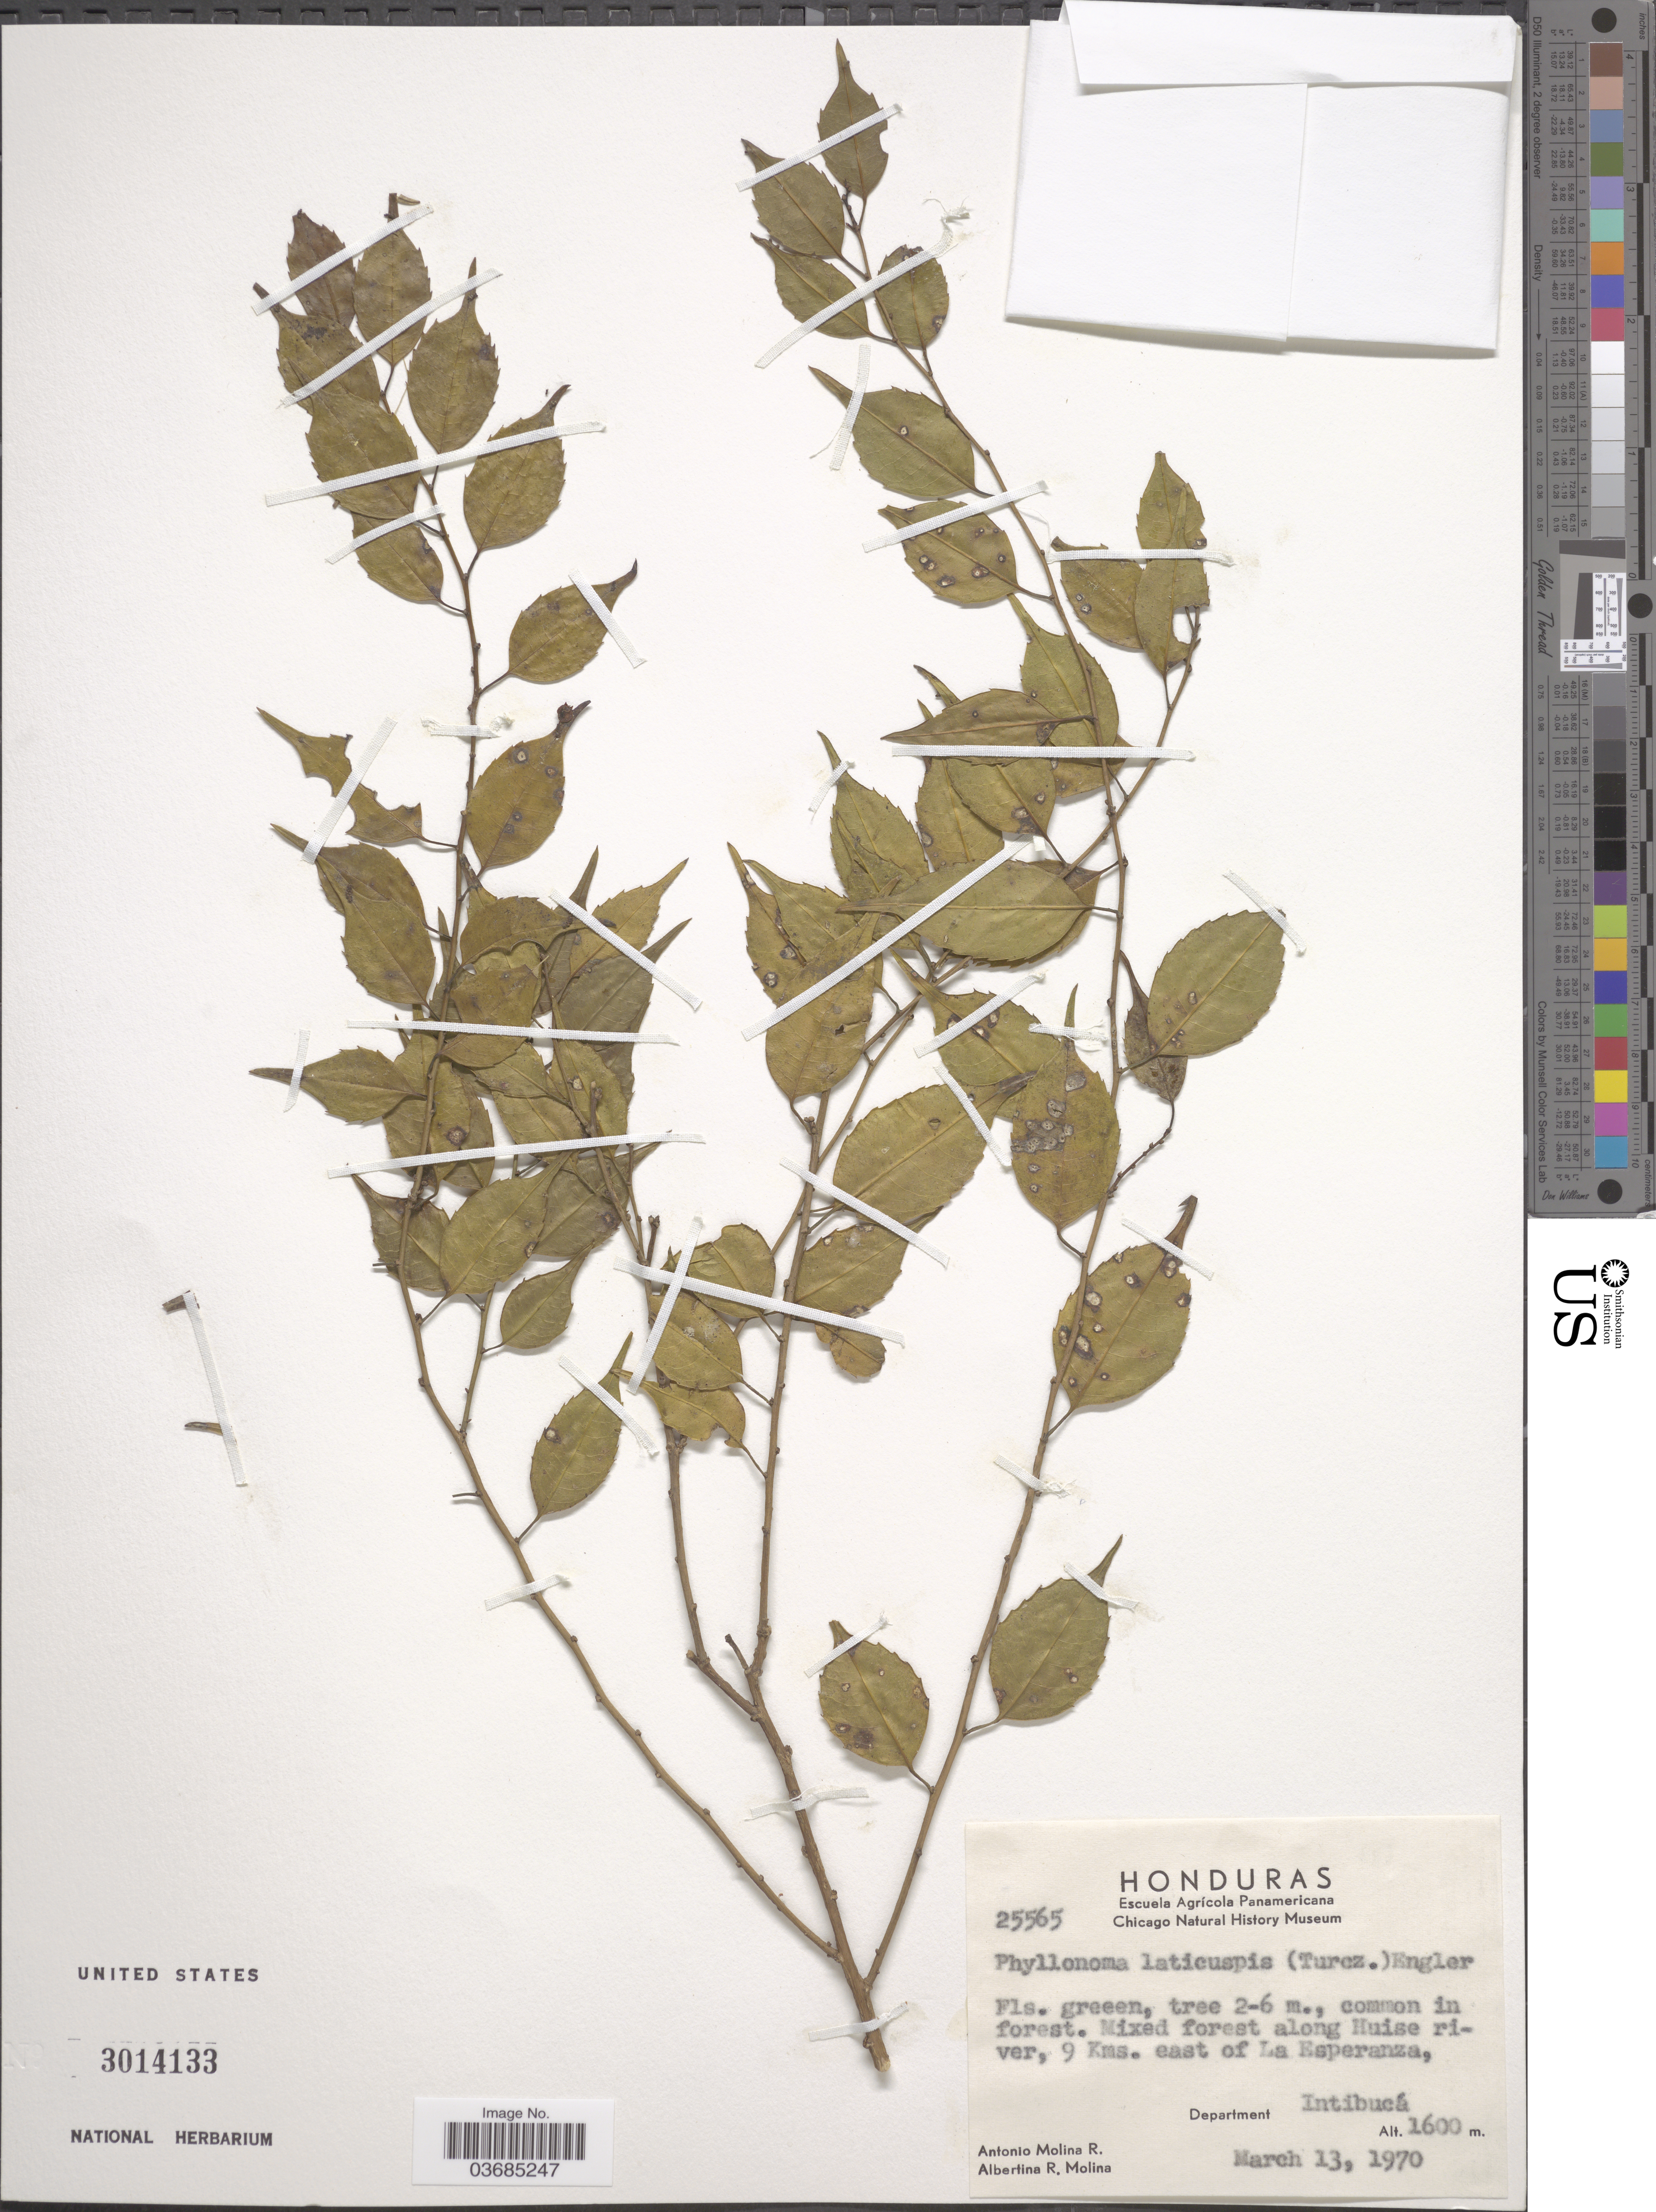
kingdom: Plantae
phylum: Tracheophyta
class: Magnoliopsida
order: Aquifoliales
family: Phyllonomaceae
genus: Phyllonoma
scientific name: Phyllonoma laticuspis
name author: (Turcz.) Engl.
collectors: A. Molina R. & A. R. Molina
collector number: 25565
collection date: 1970-03-13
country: Honduras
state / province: Intibuca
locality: Common in forest. Mixed forest along Huise river, 9 Kms. east of La Esperanza, Department Intibucá.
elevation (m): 1600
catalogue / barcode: US 3014133